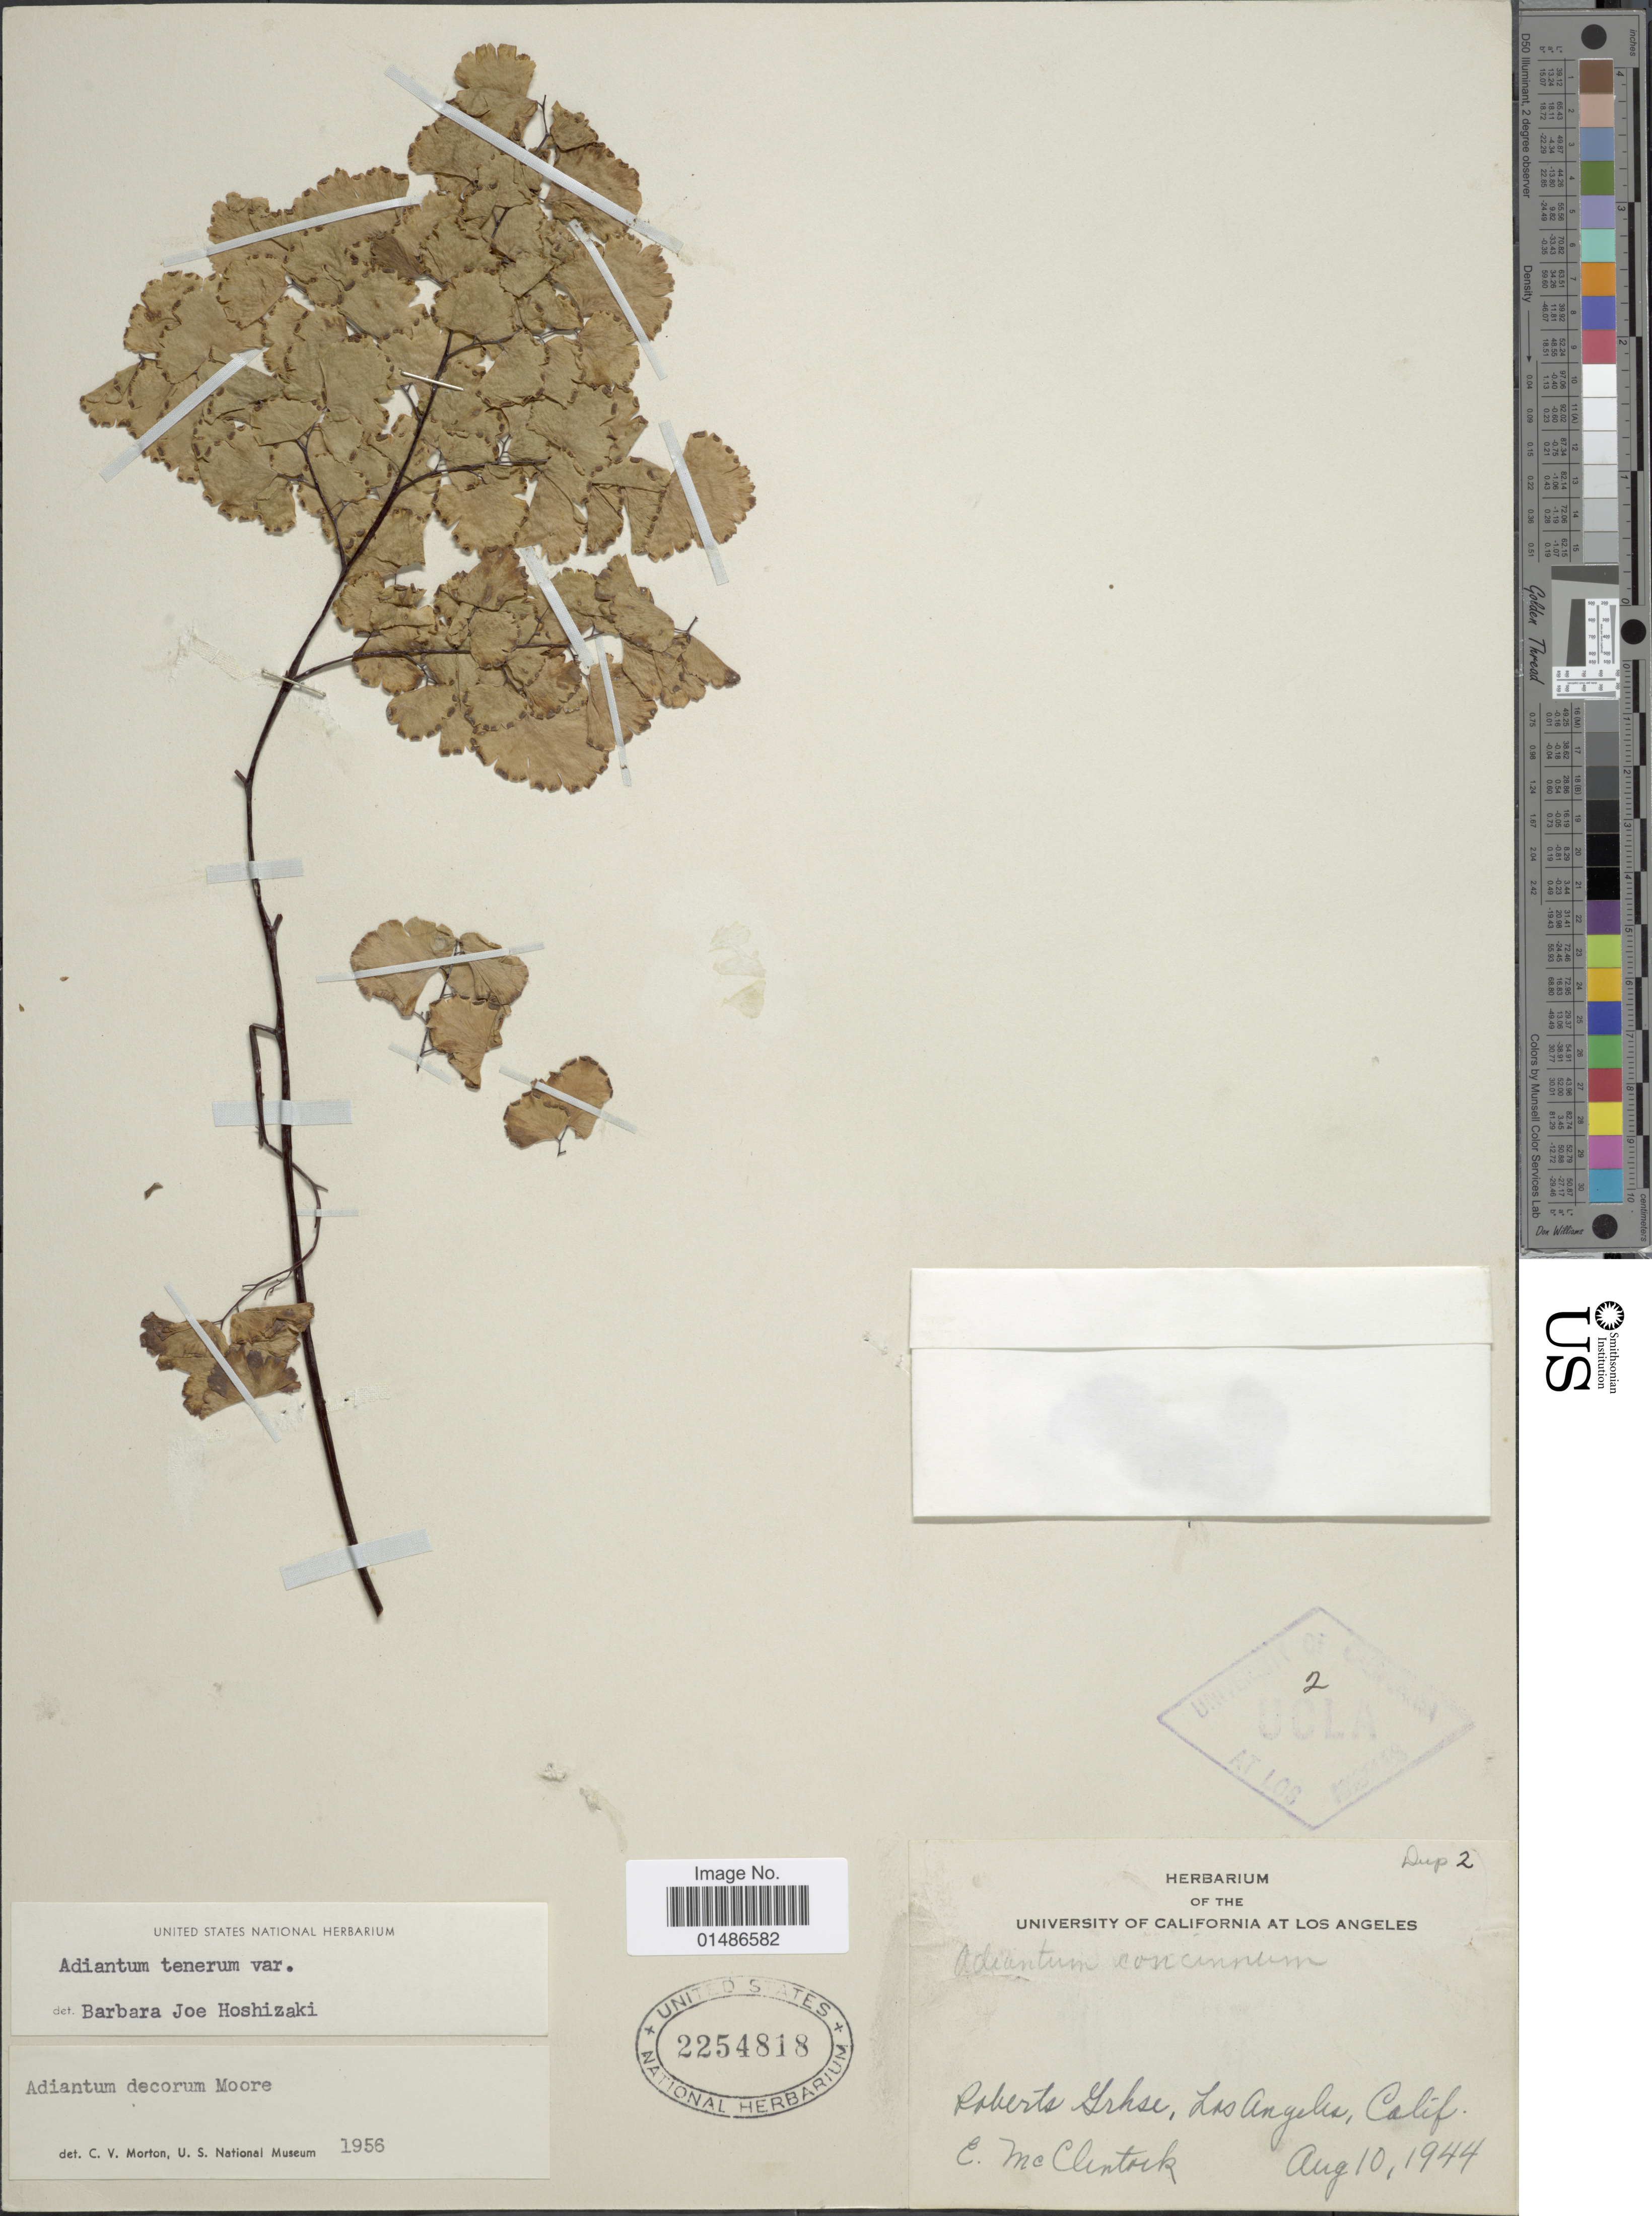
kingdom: Plantae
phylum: Tracheophyta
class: Polypodiopsida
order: Polypodiales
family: Pteridaceae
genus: Adiantum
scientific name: Adiantum tenerum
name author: Sw.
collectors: E. McClintock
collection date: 1944-08-10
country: United States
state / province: California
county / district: Los Angeles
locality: Roberts Yrhse, Los Angeles.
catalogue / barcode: US 2254818